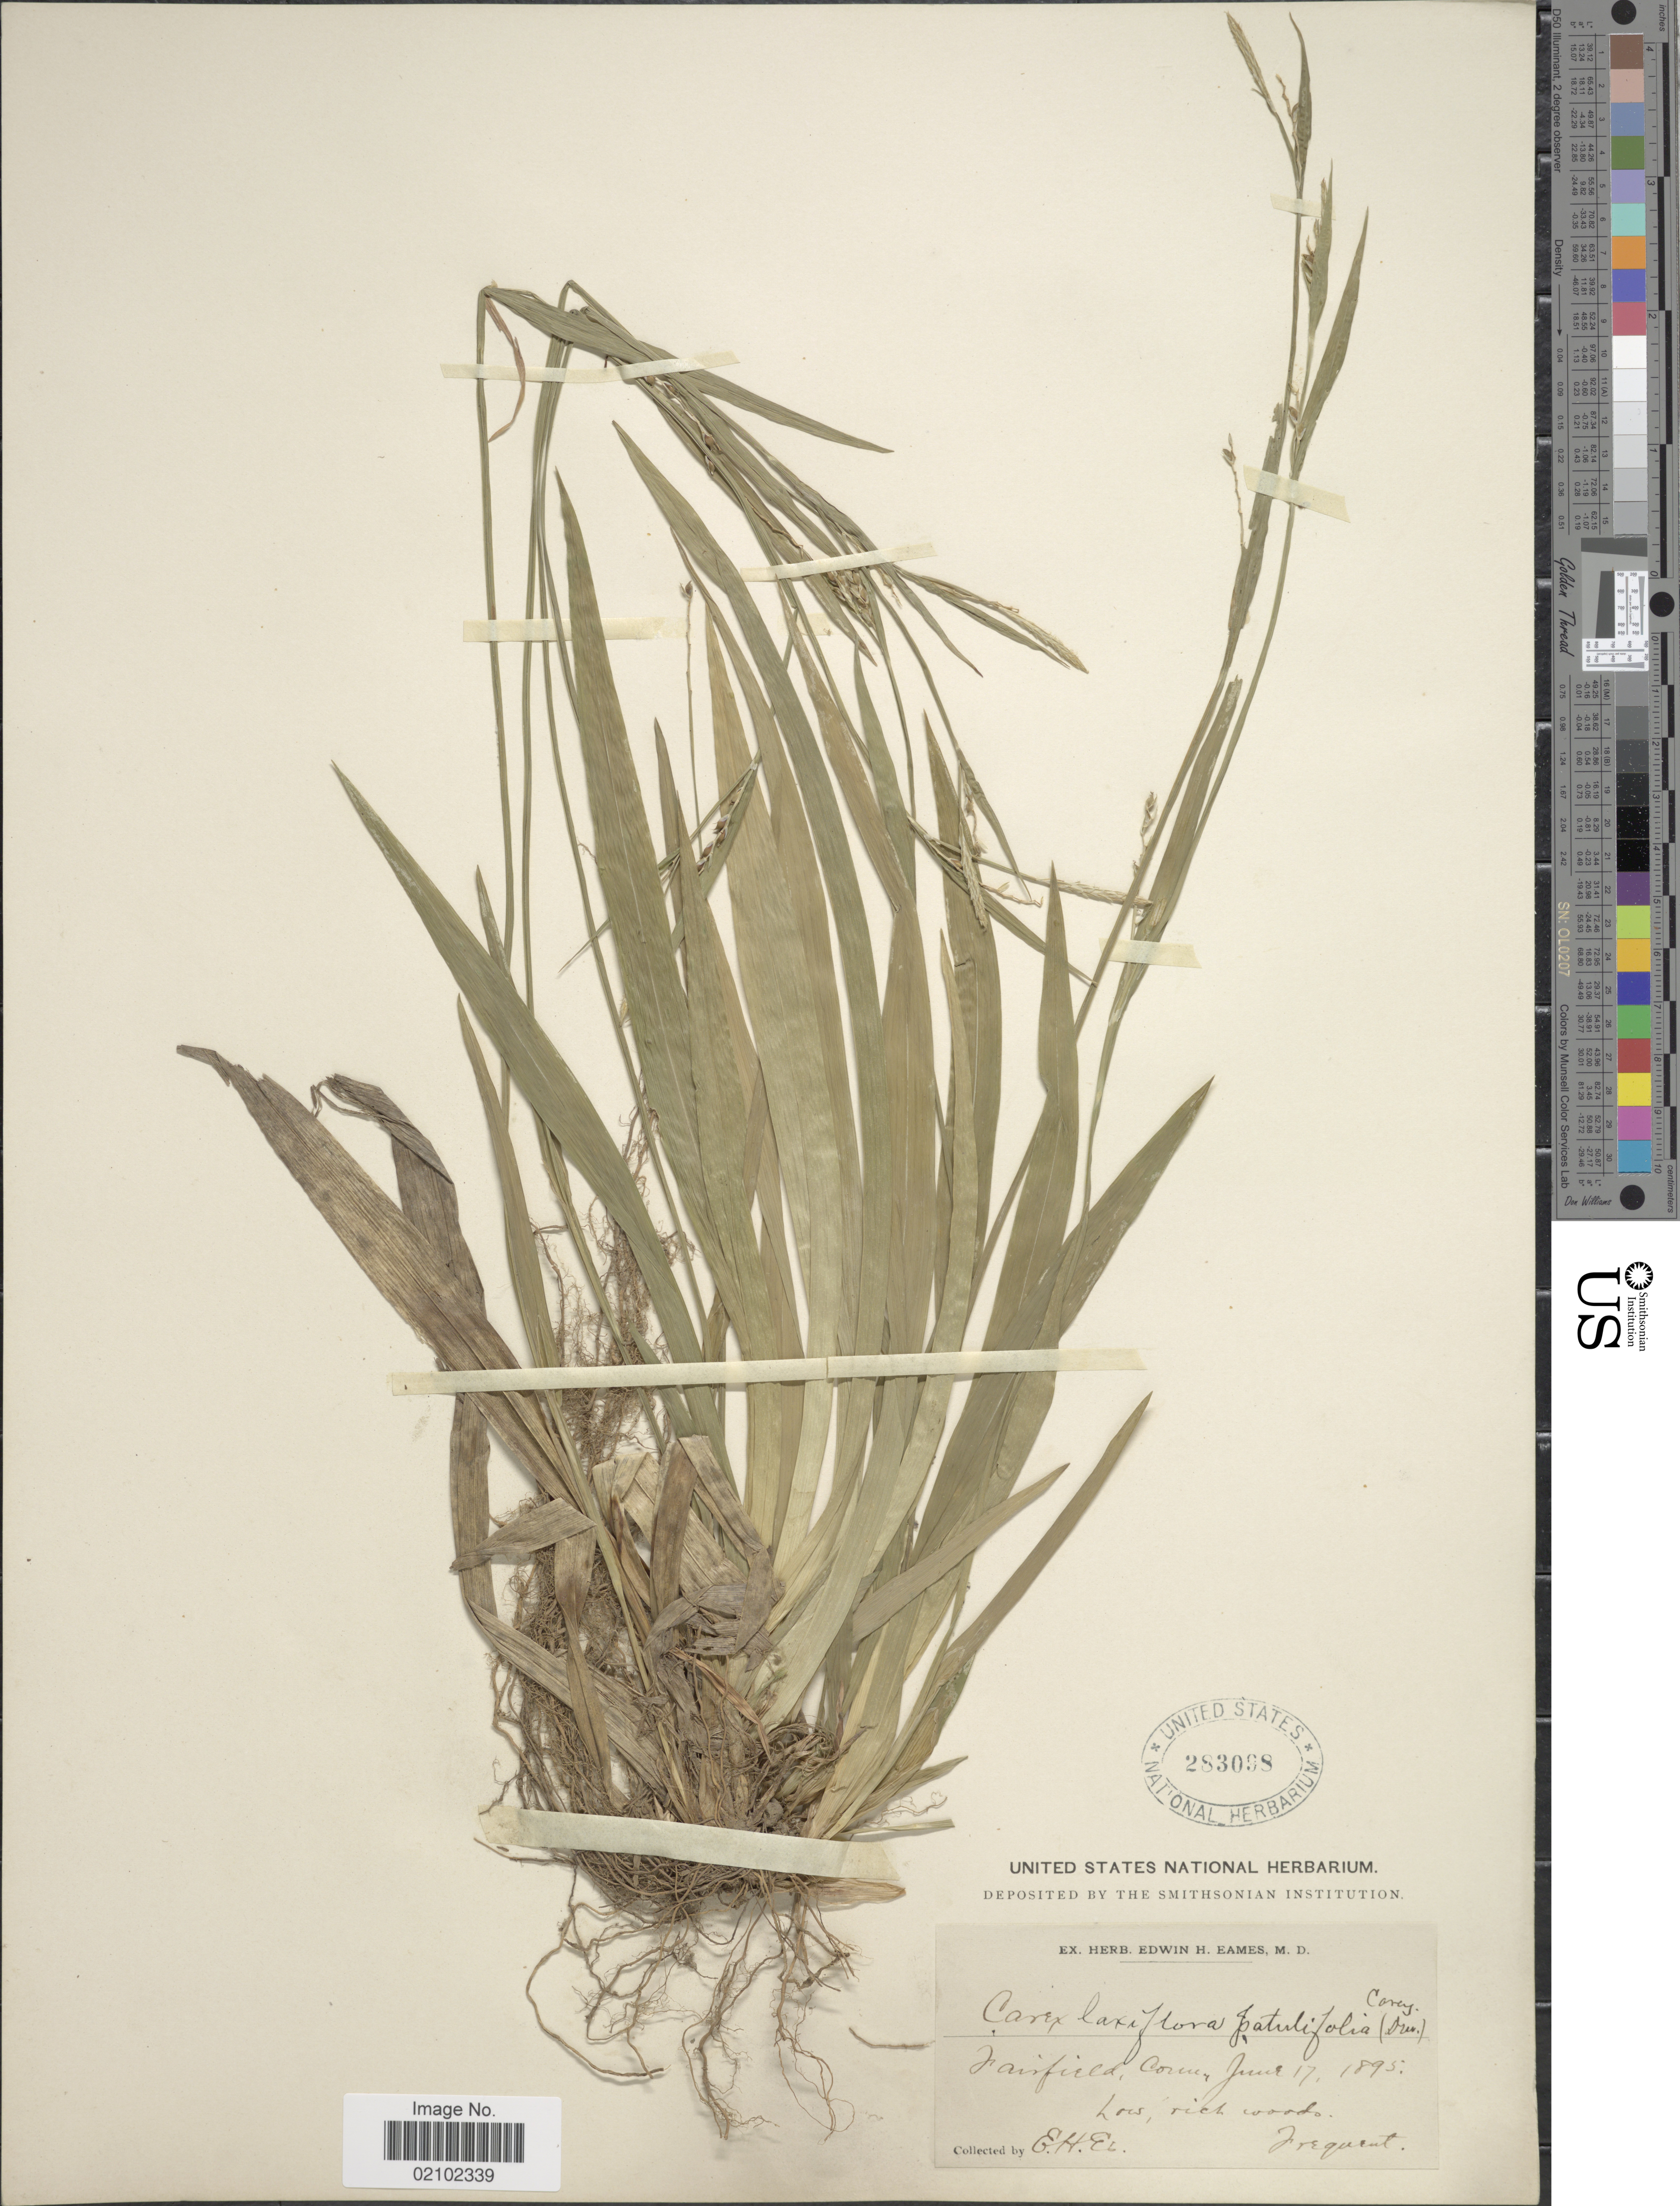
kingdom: Plantae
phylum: Tracheophyta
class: Liliopsida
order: Poales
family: Cyperaceae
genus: Carex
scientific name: Carex laxiflora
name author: Lam.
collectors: E. H. Eames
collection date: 1895-06-17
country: United States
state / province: Connecticut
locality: Fairfield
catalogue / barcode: US 283098